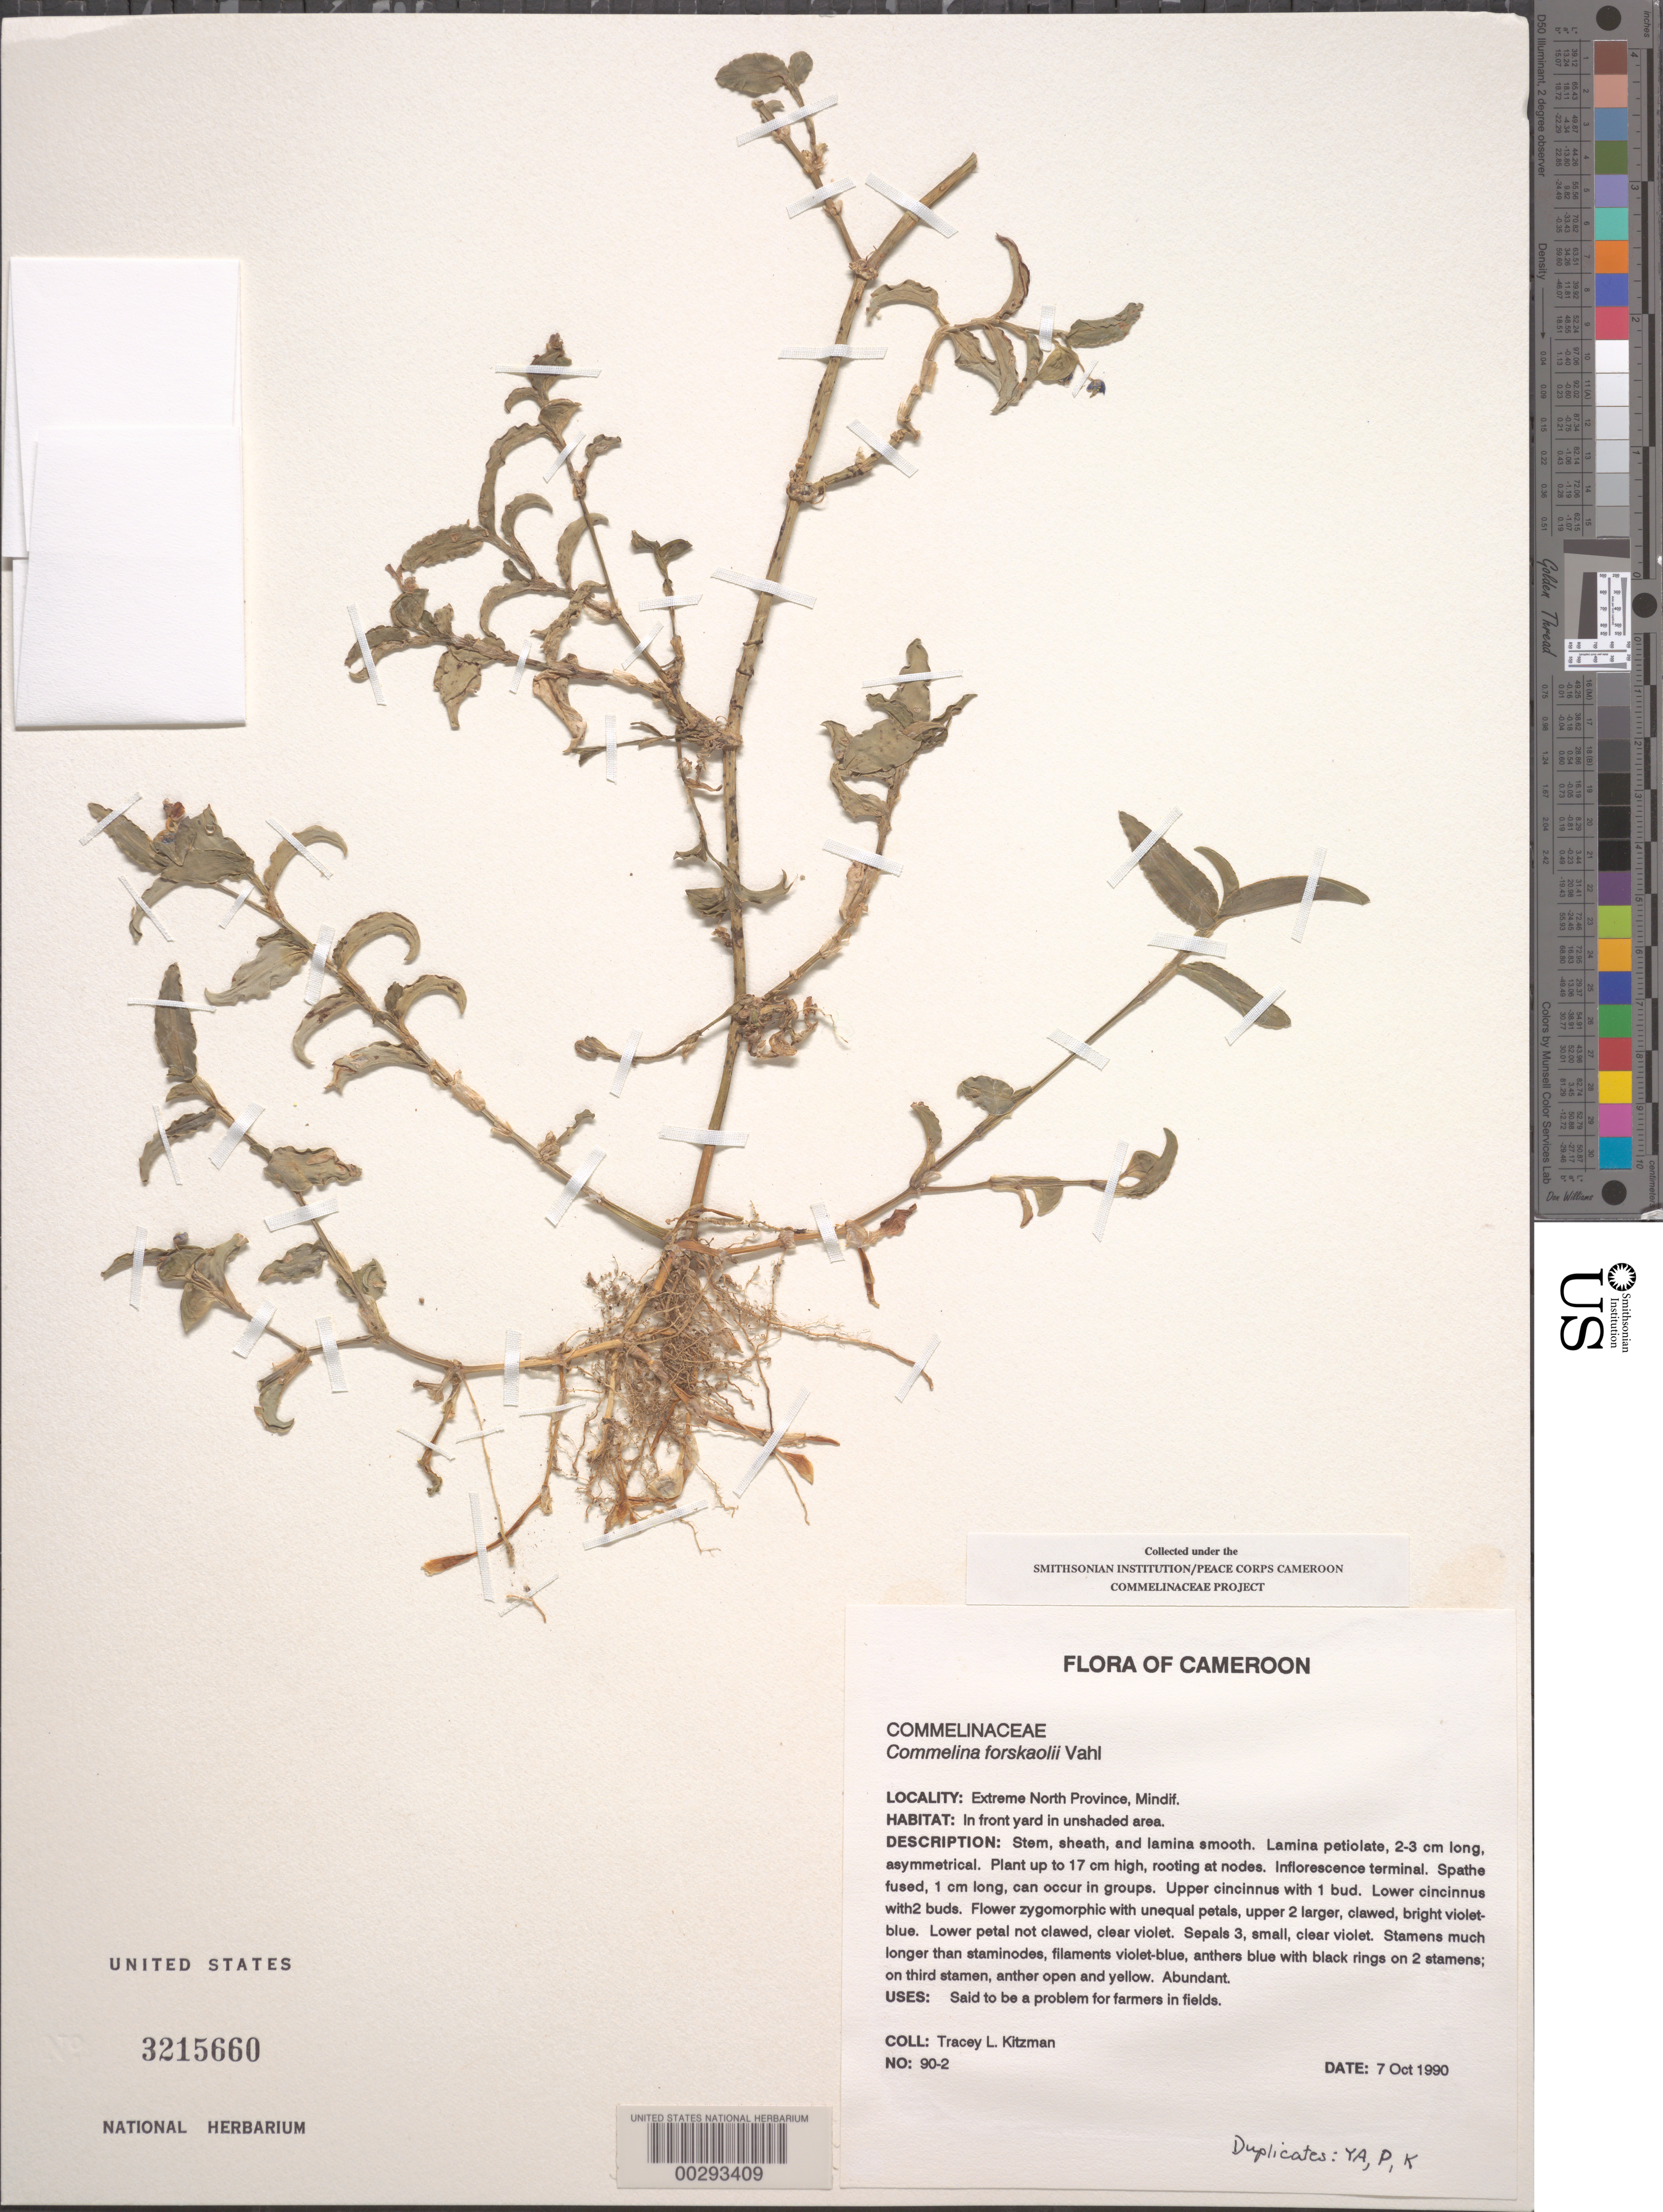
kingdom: Plantae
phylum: Tracheophyta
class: Liliopsida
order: Commelinales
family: Commelinaceae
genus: Commelina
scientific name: Commelina forskaolii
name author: Vahl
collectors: T. Kitzman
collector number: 90-2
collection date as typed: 07 Oct 1990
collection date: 1990-10-07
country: Cameroon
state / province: Extrême-nord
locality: Mindif (dept. ?)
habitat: In front yard in unshaded area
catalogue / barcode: US 3215660